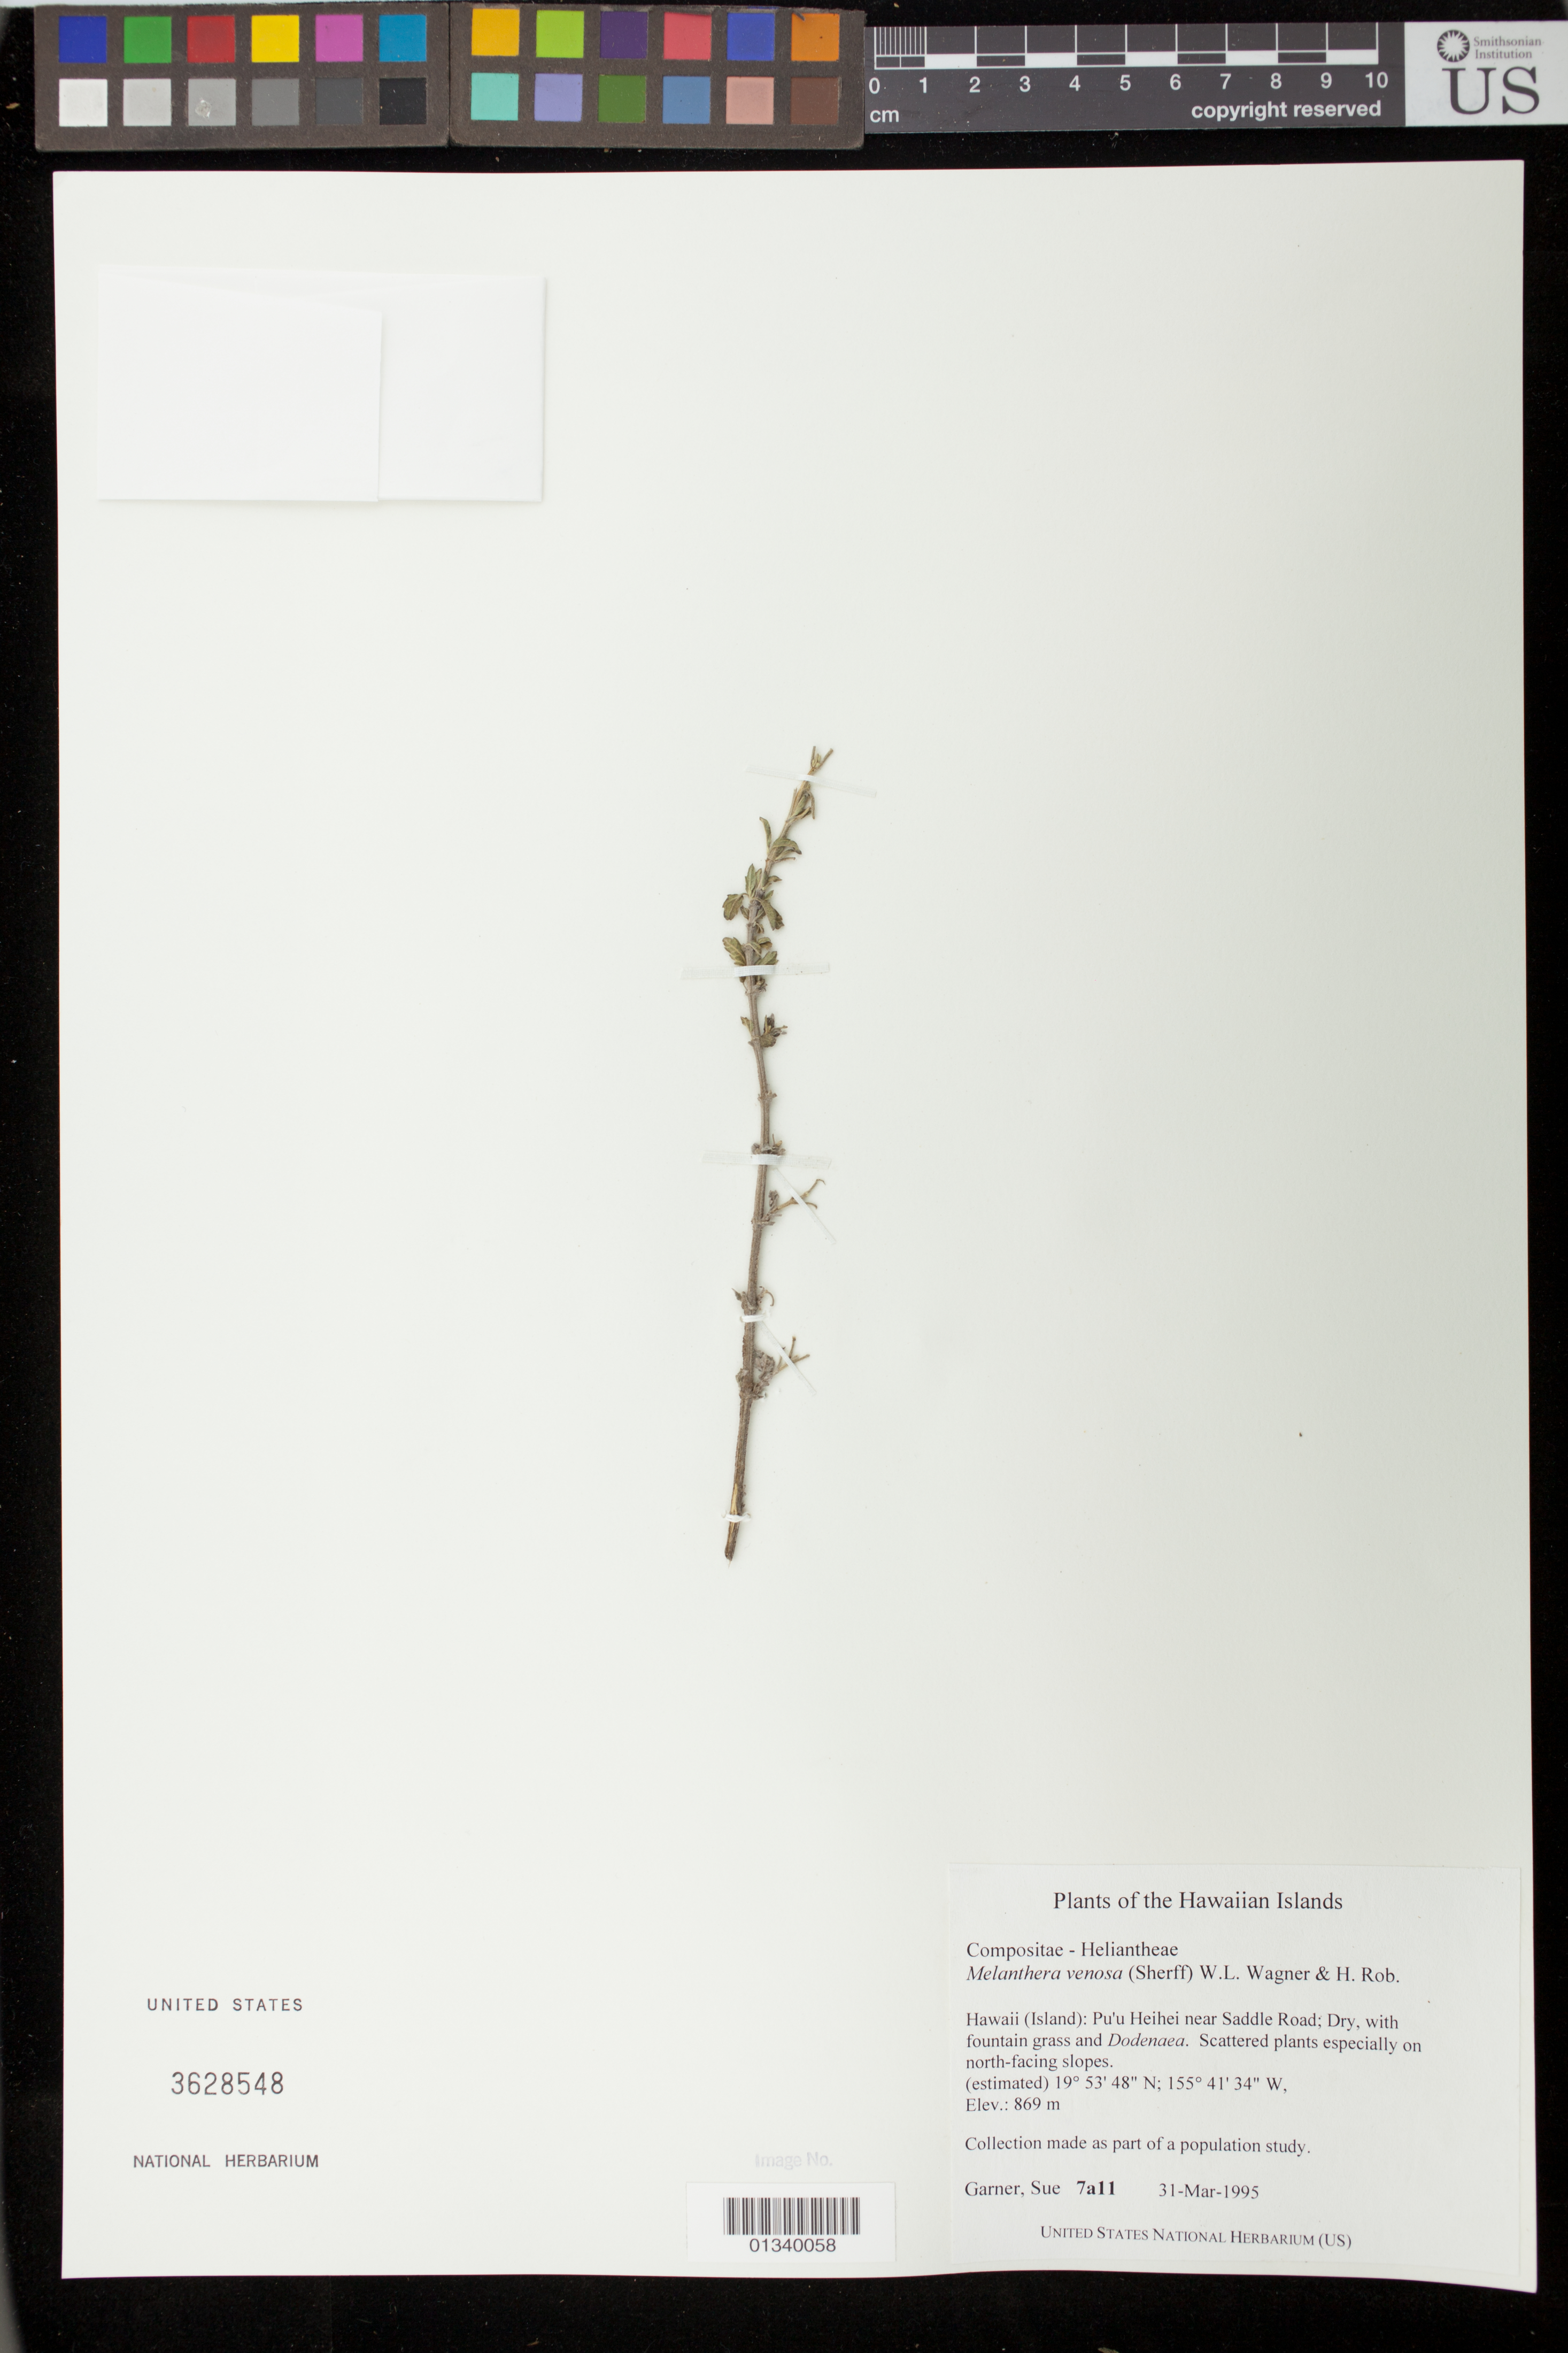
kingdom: Plantae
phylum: Tracheophyta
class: Magnoliopsida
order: Asterales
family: Asteraceae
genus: Wollastonia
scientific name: Wollastonia venosa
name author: (Sherff) Orchard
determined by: Wagner, W. L., (BOT), Smithsonian Institution - National Museum of Natural History (UNITED STATES)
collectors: S. Garner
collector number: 7a11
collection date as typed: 31 March 1995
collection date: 1995-03-31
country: United States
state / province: Hawaii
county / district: Hawaii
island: Hawaii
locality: Pu'u Heihei near Saddle Road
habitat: Dry with fountain grass and Dodenaea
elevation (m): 869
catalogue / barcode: US 3628548